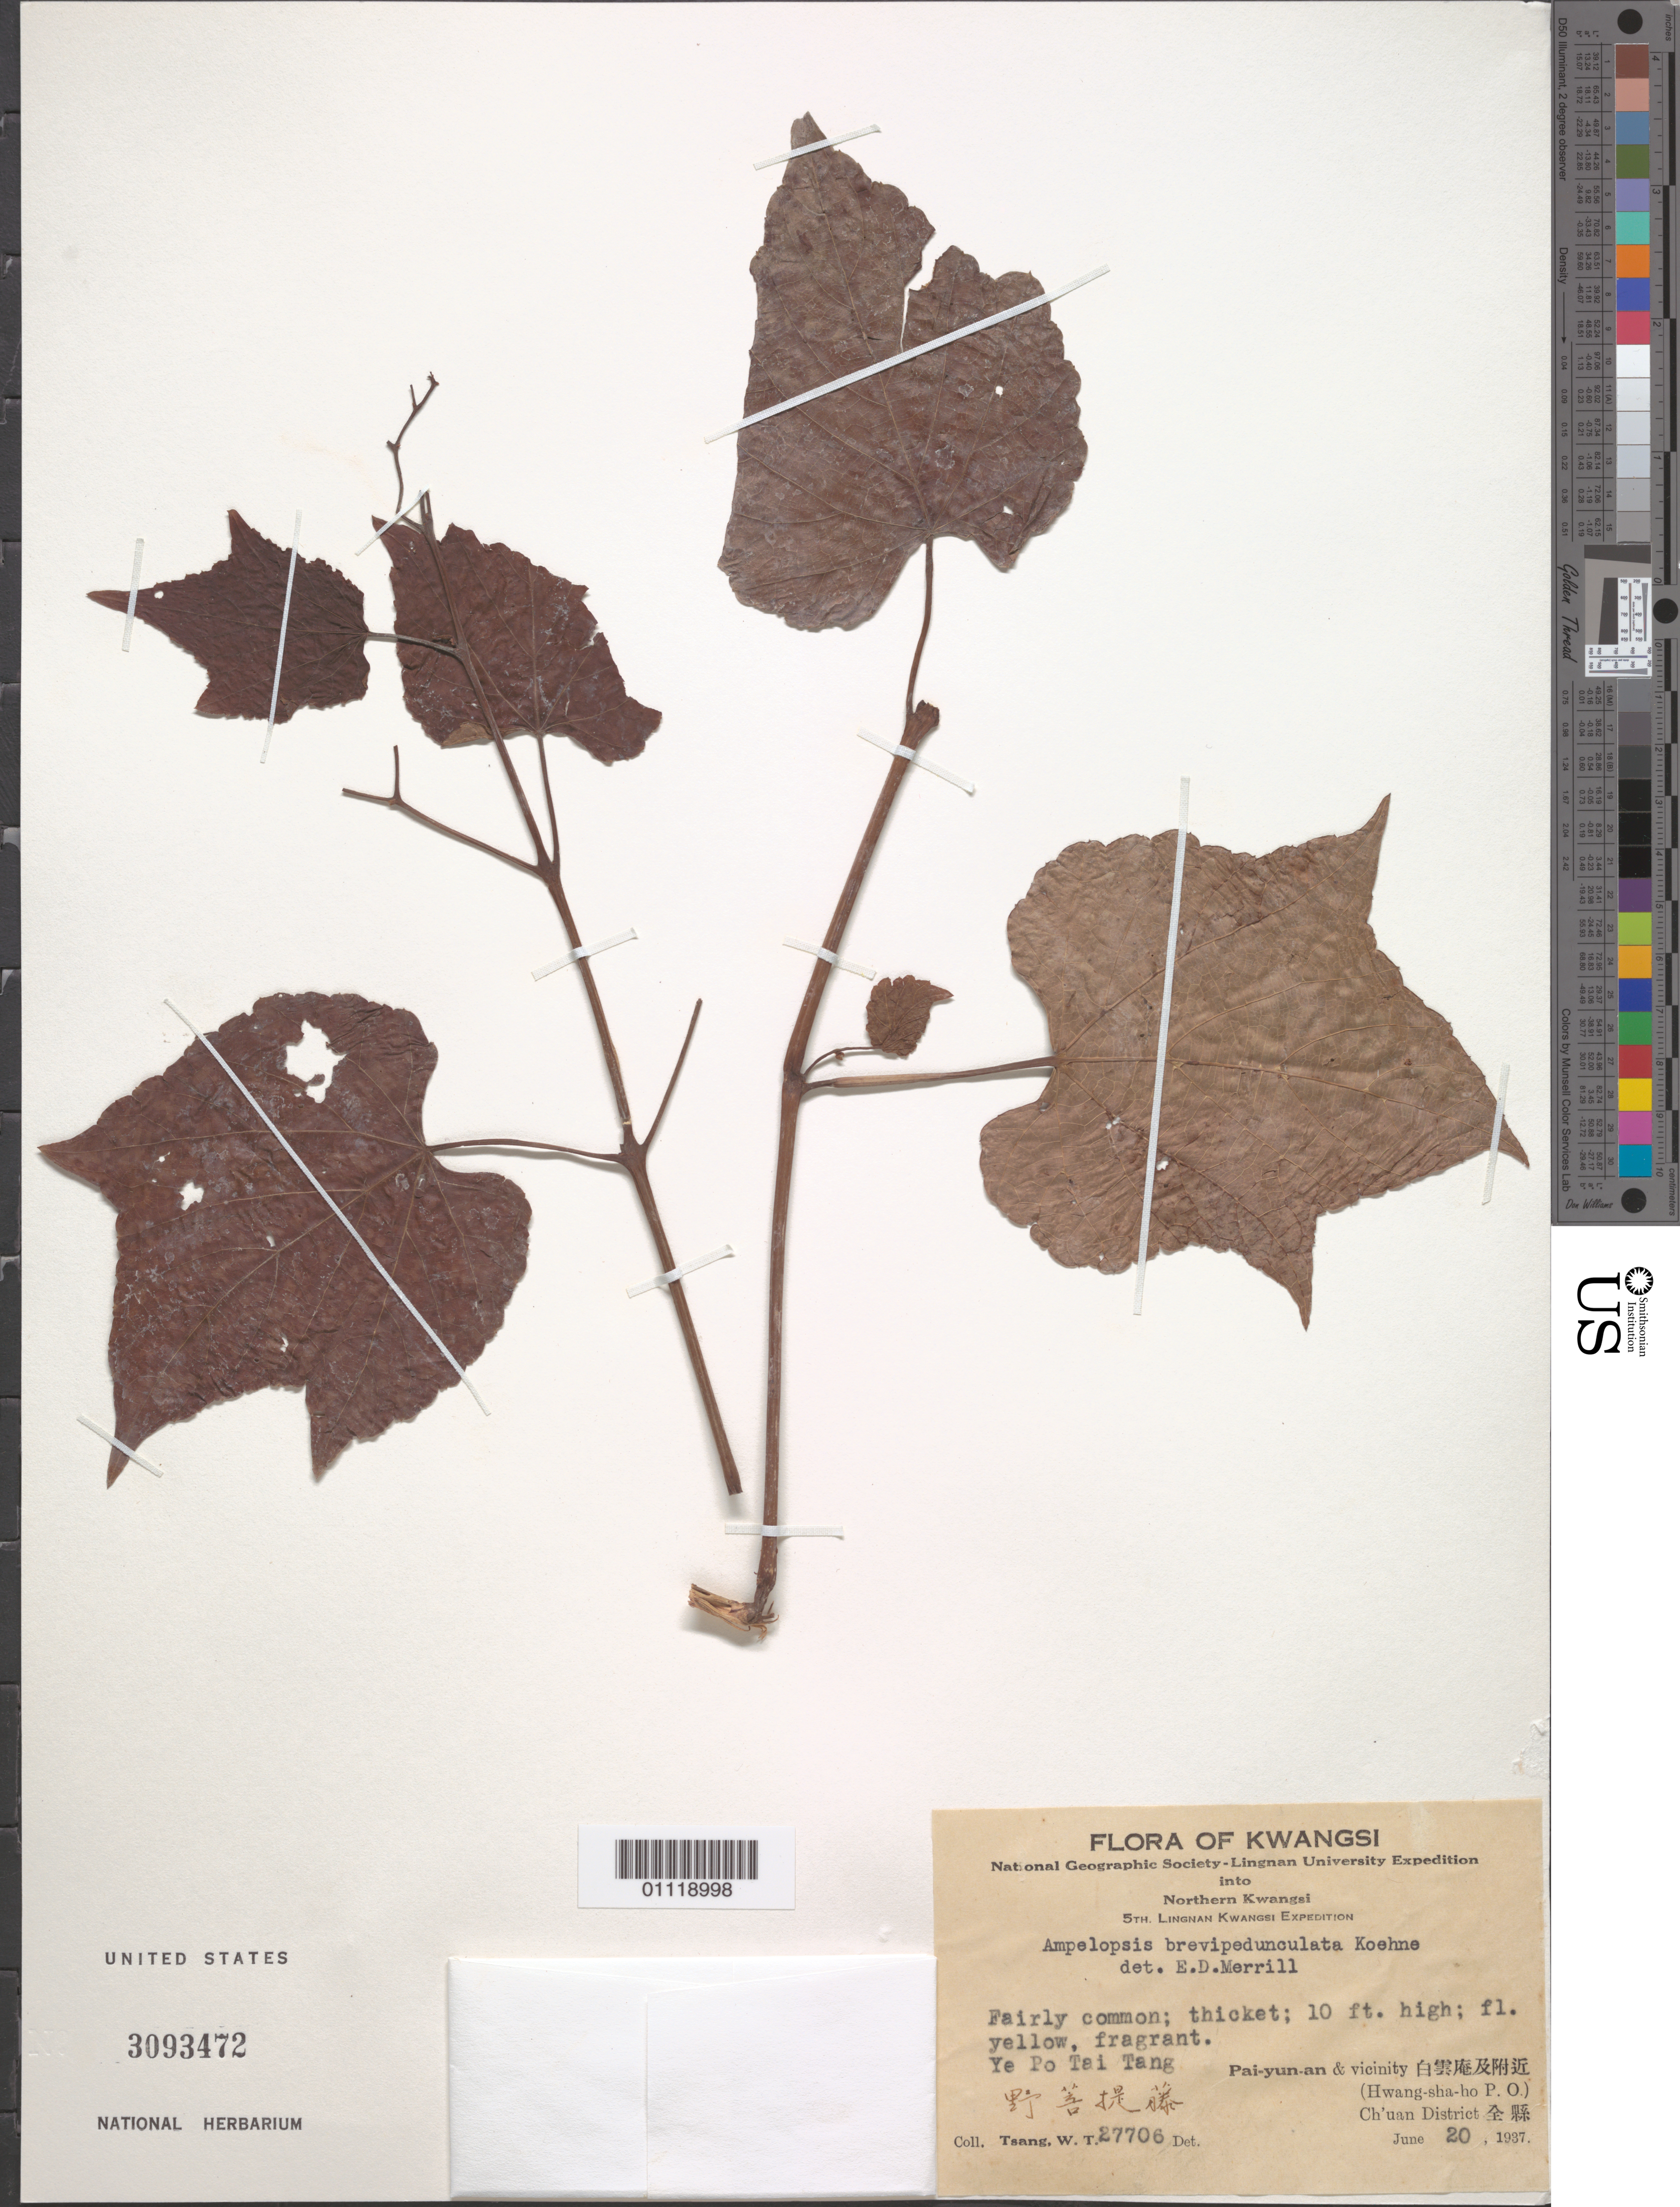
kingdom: Plantae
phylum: Tracheophyta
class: Magnoliopsida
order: Vitales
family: Vitaceae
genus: Ampelopsis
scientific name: Ampelopsis brevipedunculata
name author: (Maxim.) Trautv.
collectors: W. T. Tsang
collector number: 27706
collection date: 1937-06-20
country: China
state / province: Guangxi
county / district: Ch'uan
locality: Pai-yun-an & vicinity Hwang-sha-ho P.O.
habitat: Thicket.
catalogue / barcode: US 3093472